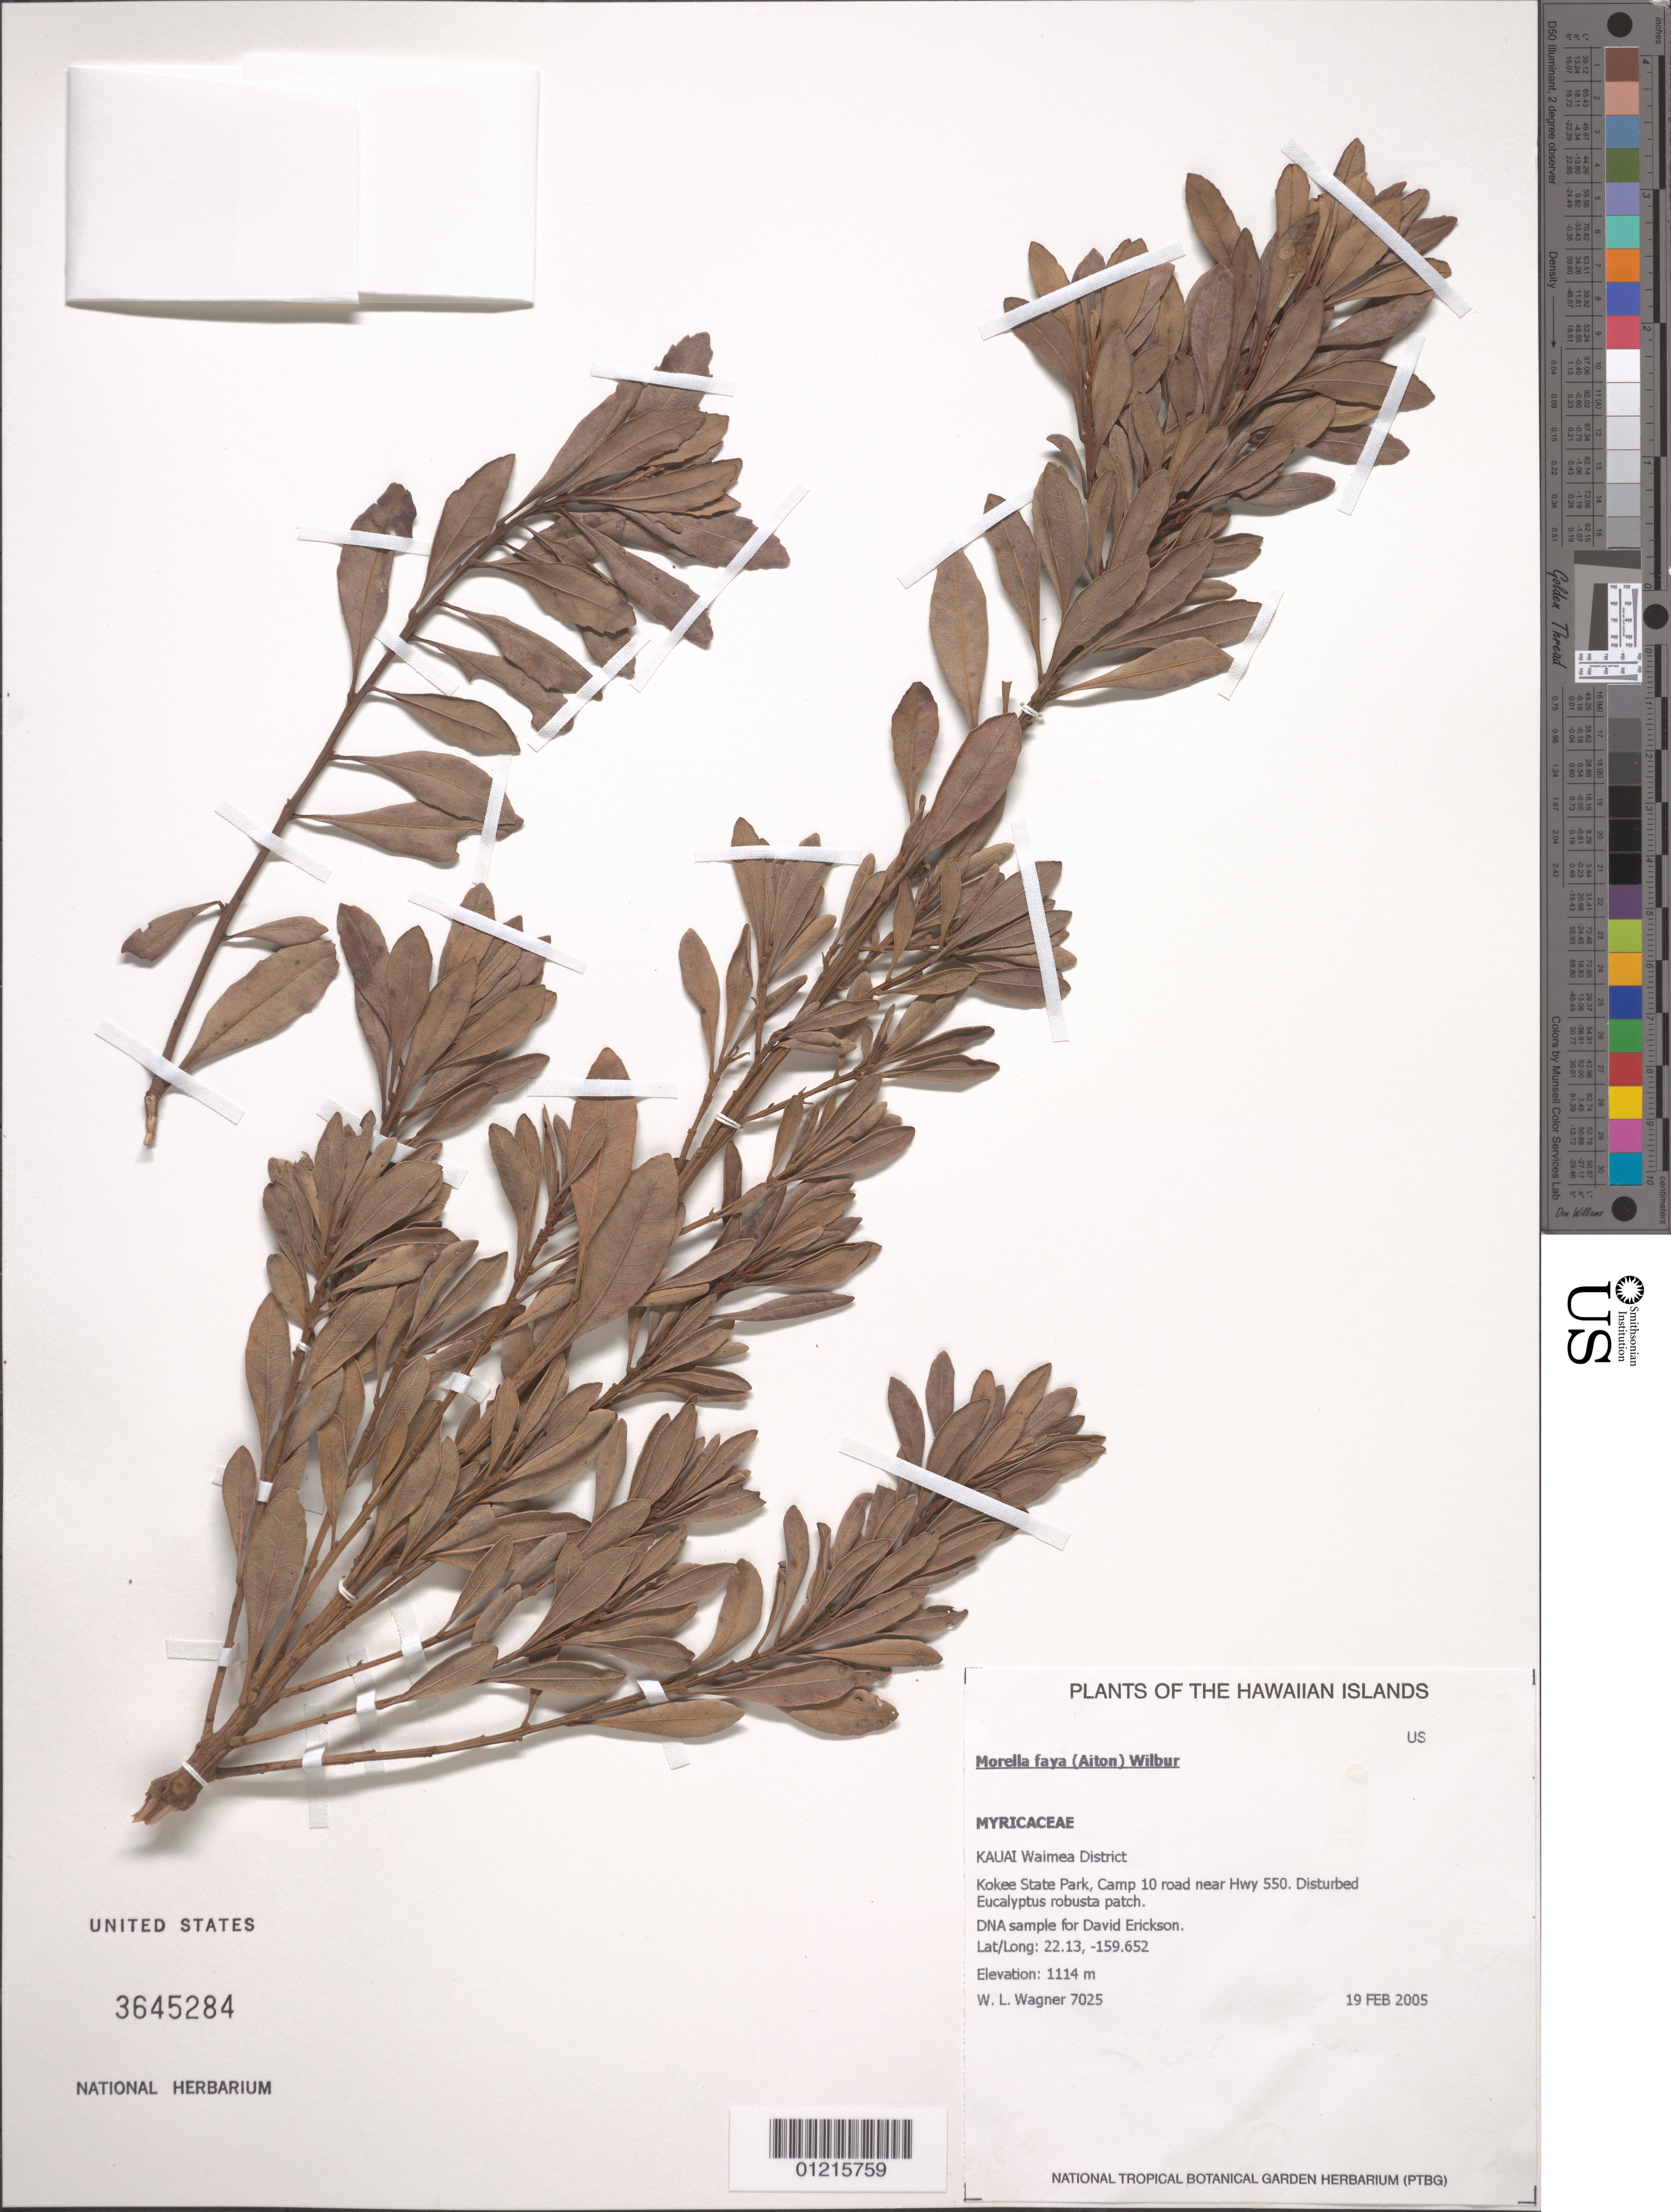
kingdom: Plantae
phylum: Tracheophyta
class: Magnoliopsida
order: Fagales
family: Myricaceae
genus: Morella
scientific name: Morella faya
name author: (Aiton) Wilbur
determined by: Wagner, W. L., (BOT), Smithsonian Institution - National Museum of Natural History (UNITED STATES)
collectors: W. L. Wagner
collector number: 7025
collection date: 2005-02-19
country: United States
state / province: Hawaii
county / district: Kauai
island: Kaua'i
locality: Waimea District, Kokee State Park, Camp 10 road near Hwy. 550.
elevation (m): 1114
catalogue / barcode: US 3645284